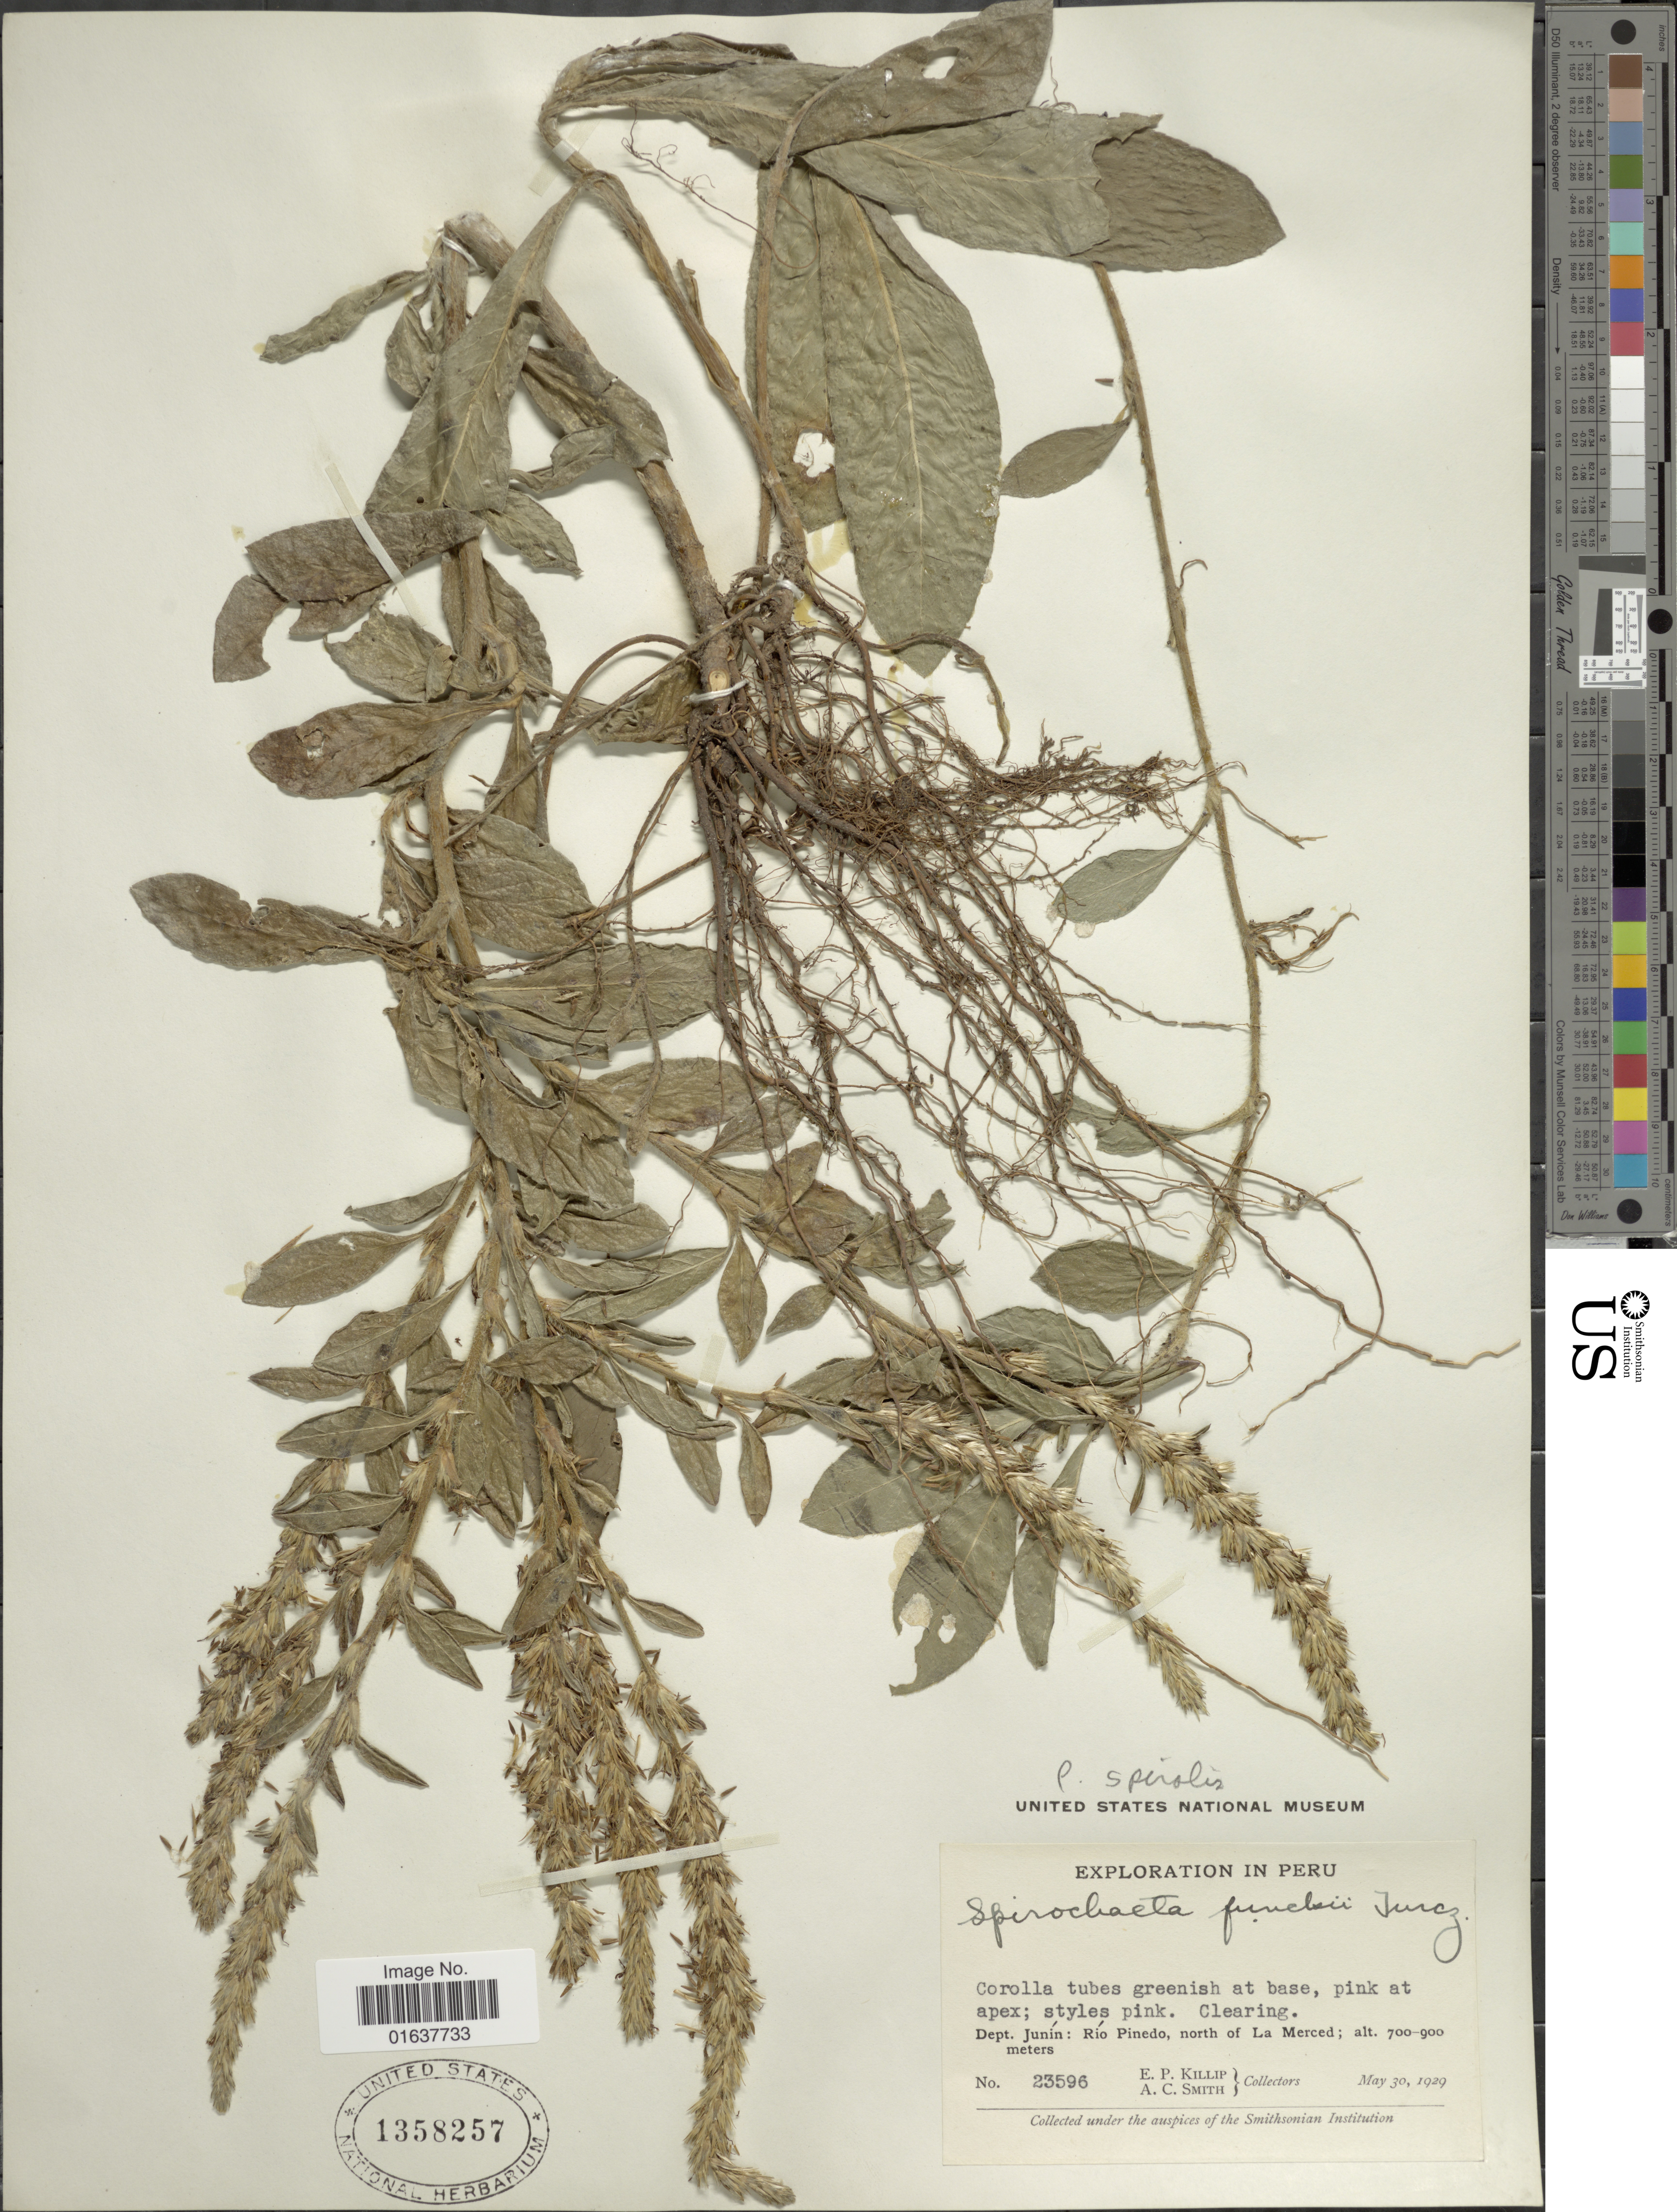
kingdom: Plantae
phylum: Tracheophyta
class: Magnoliopsida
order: Asterales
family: Asteraceae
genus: Pseudelephantopus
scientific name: Pseudelephantopus spiralis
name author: (Less.) Cronquist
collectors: E. P. Killip & A. C. Smith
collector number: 23596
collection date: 1929-05-30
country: Peru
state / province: Junín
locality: Rio Pinedo, north of La Merced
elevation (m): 700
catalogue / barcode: US 1358257